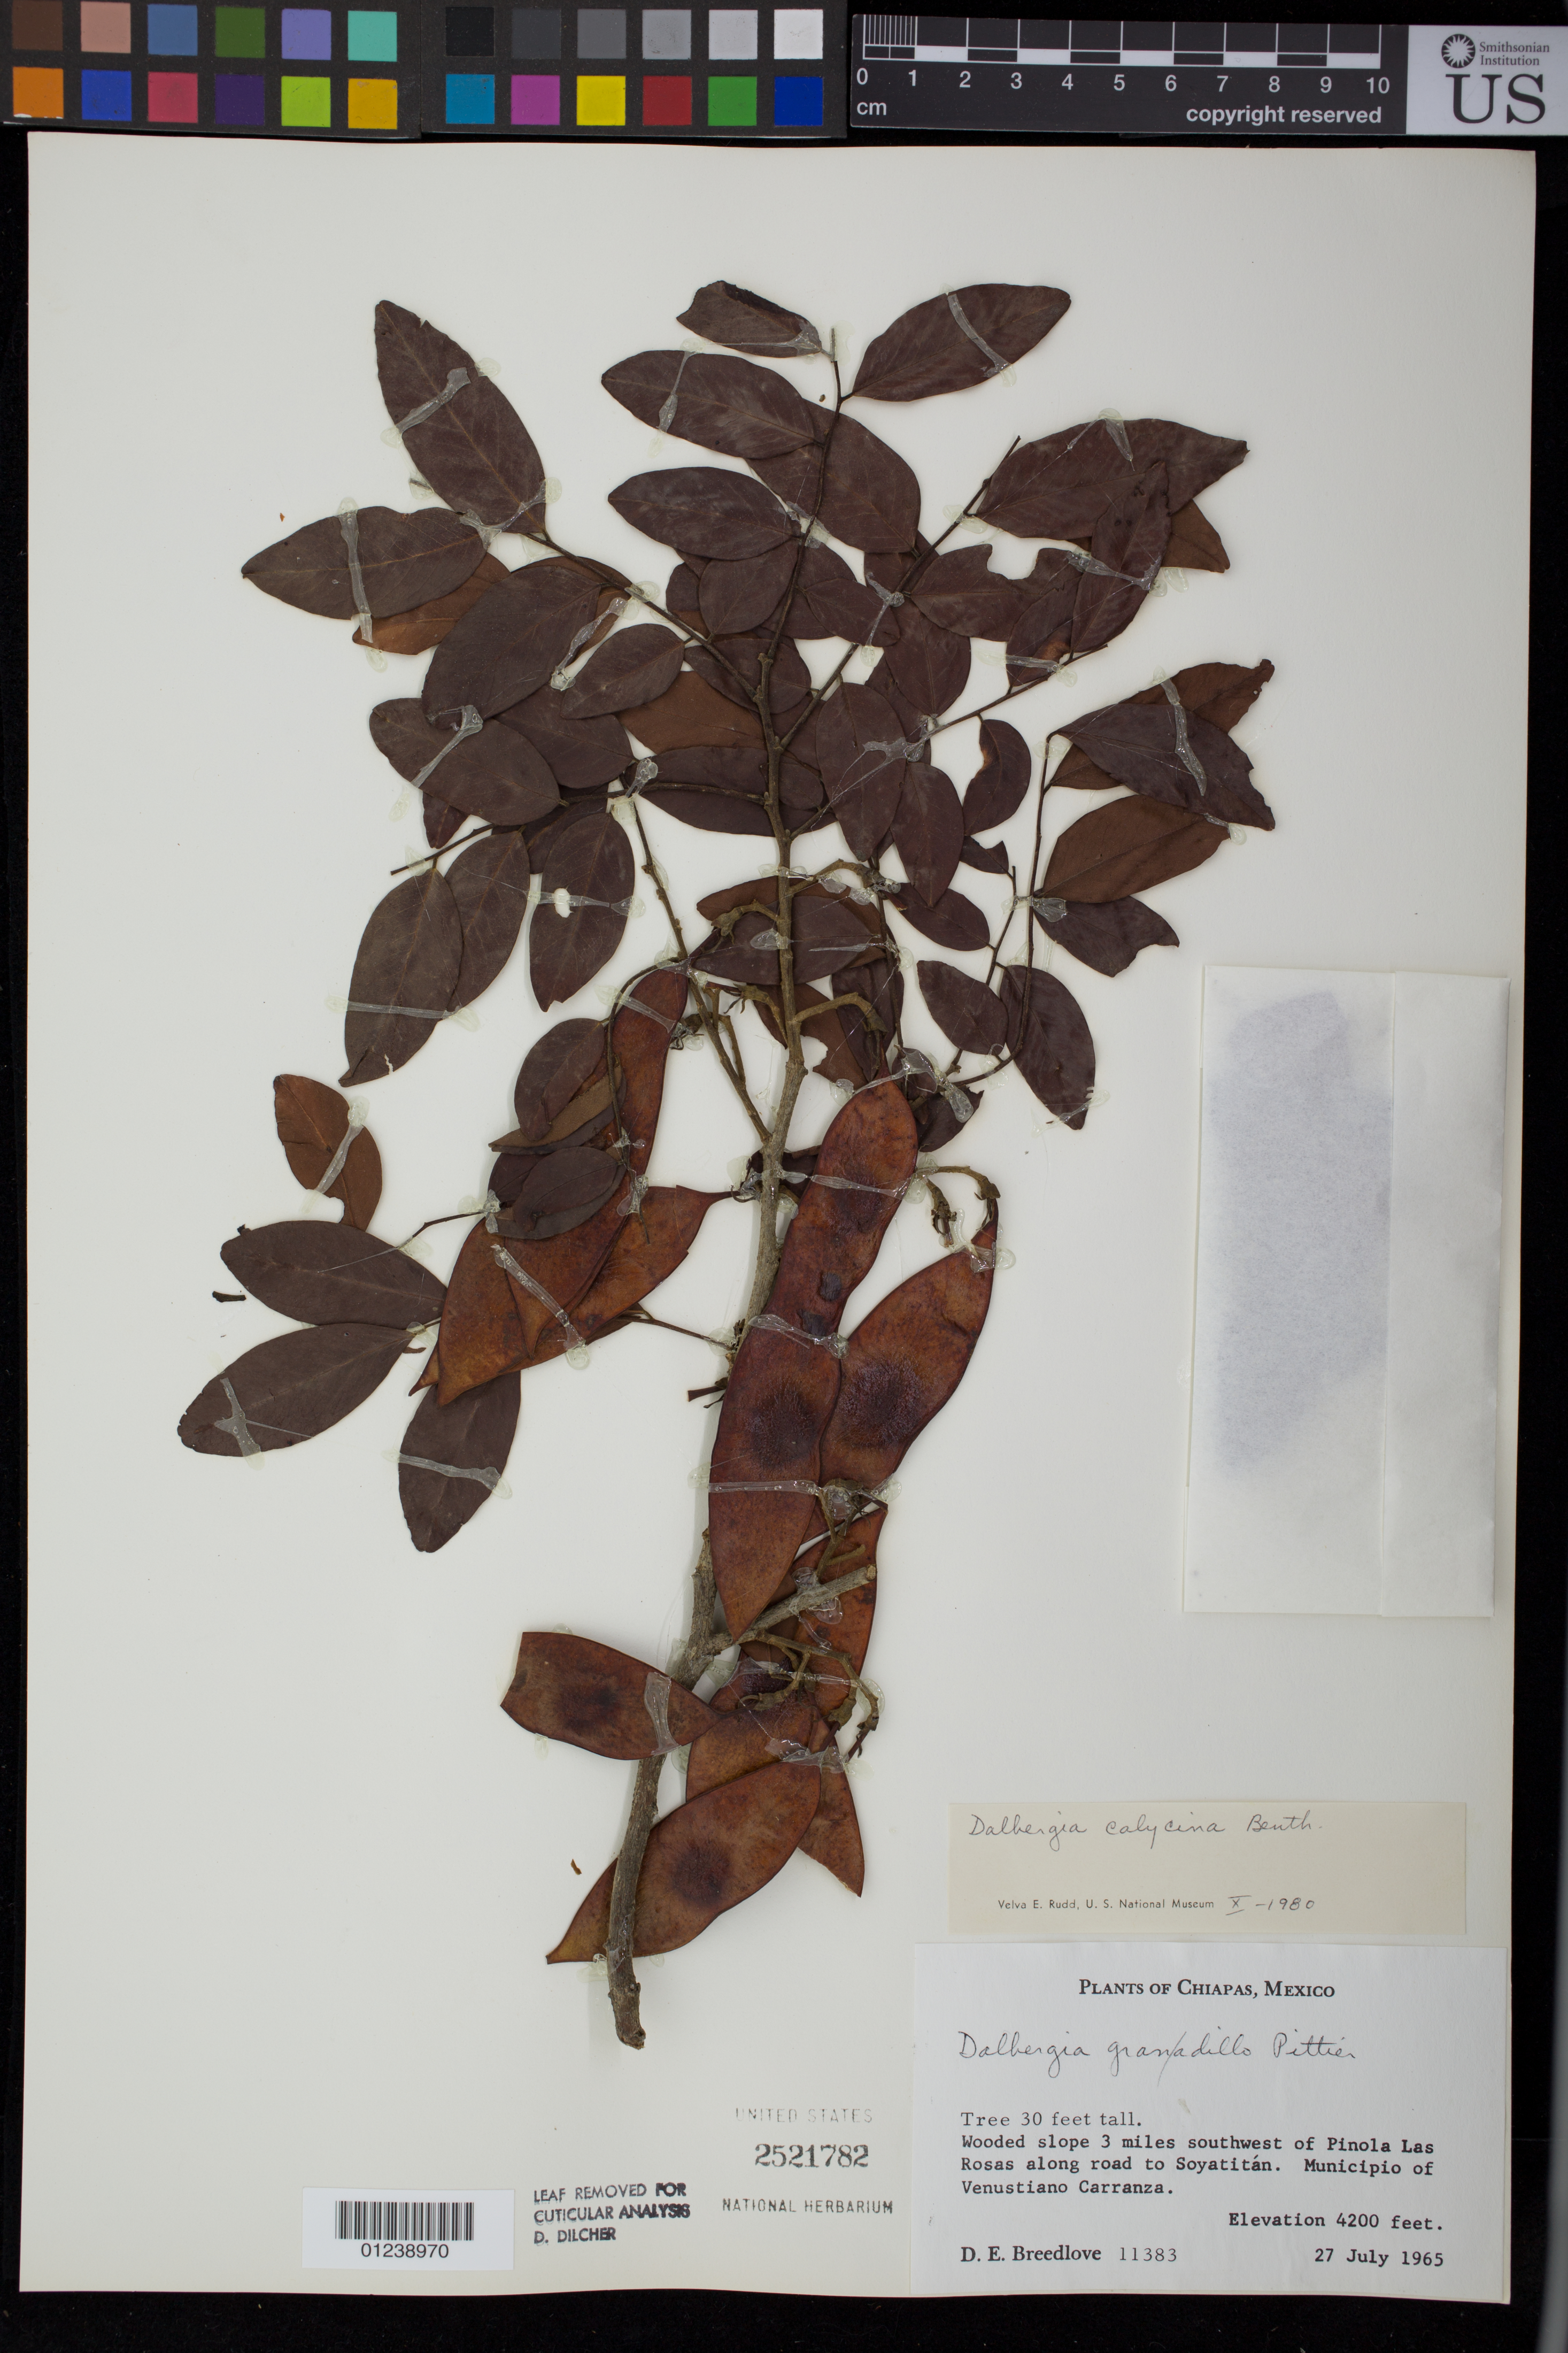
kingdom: Plantae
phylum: Tracheophyta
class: Magnoliopsida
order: Fabales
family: Fabaceae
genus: Dalbergia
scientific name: Dalbergia calycina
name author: Benth.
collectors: D. E. Breedlove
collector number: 11383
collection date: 1965-07-27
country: Mexico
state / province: Chiapas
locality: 3 miled southwest of Pinola Las Rosas along road to Soyatitan. Municipio of Venustiano Carranza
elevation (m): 1280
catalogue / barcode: US 2521782